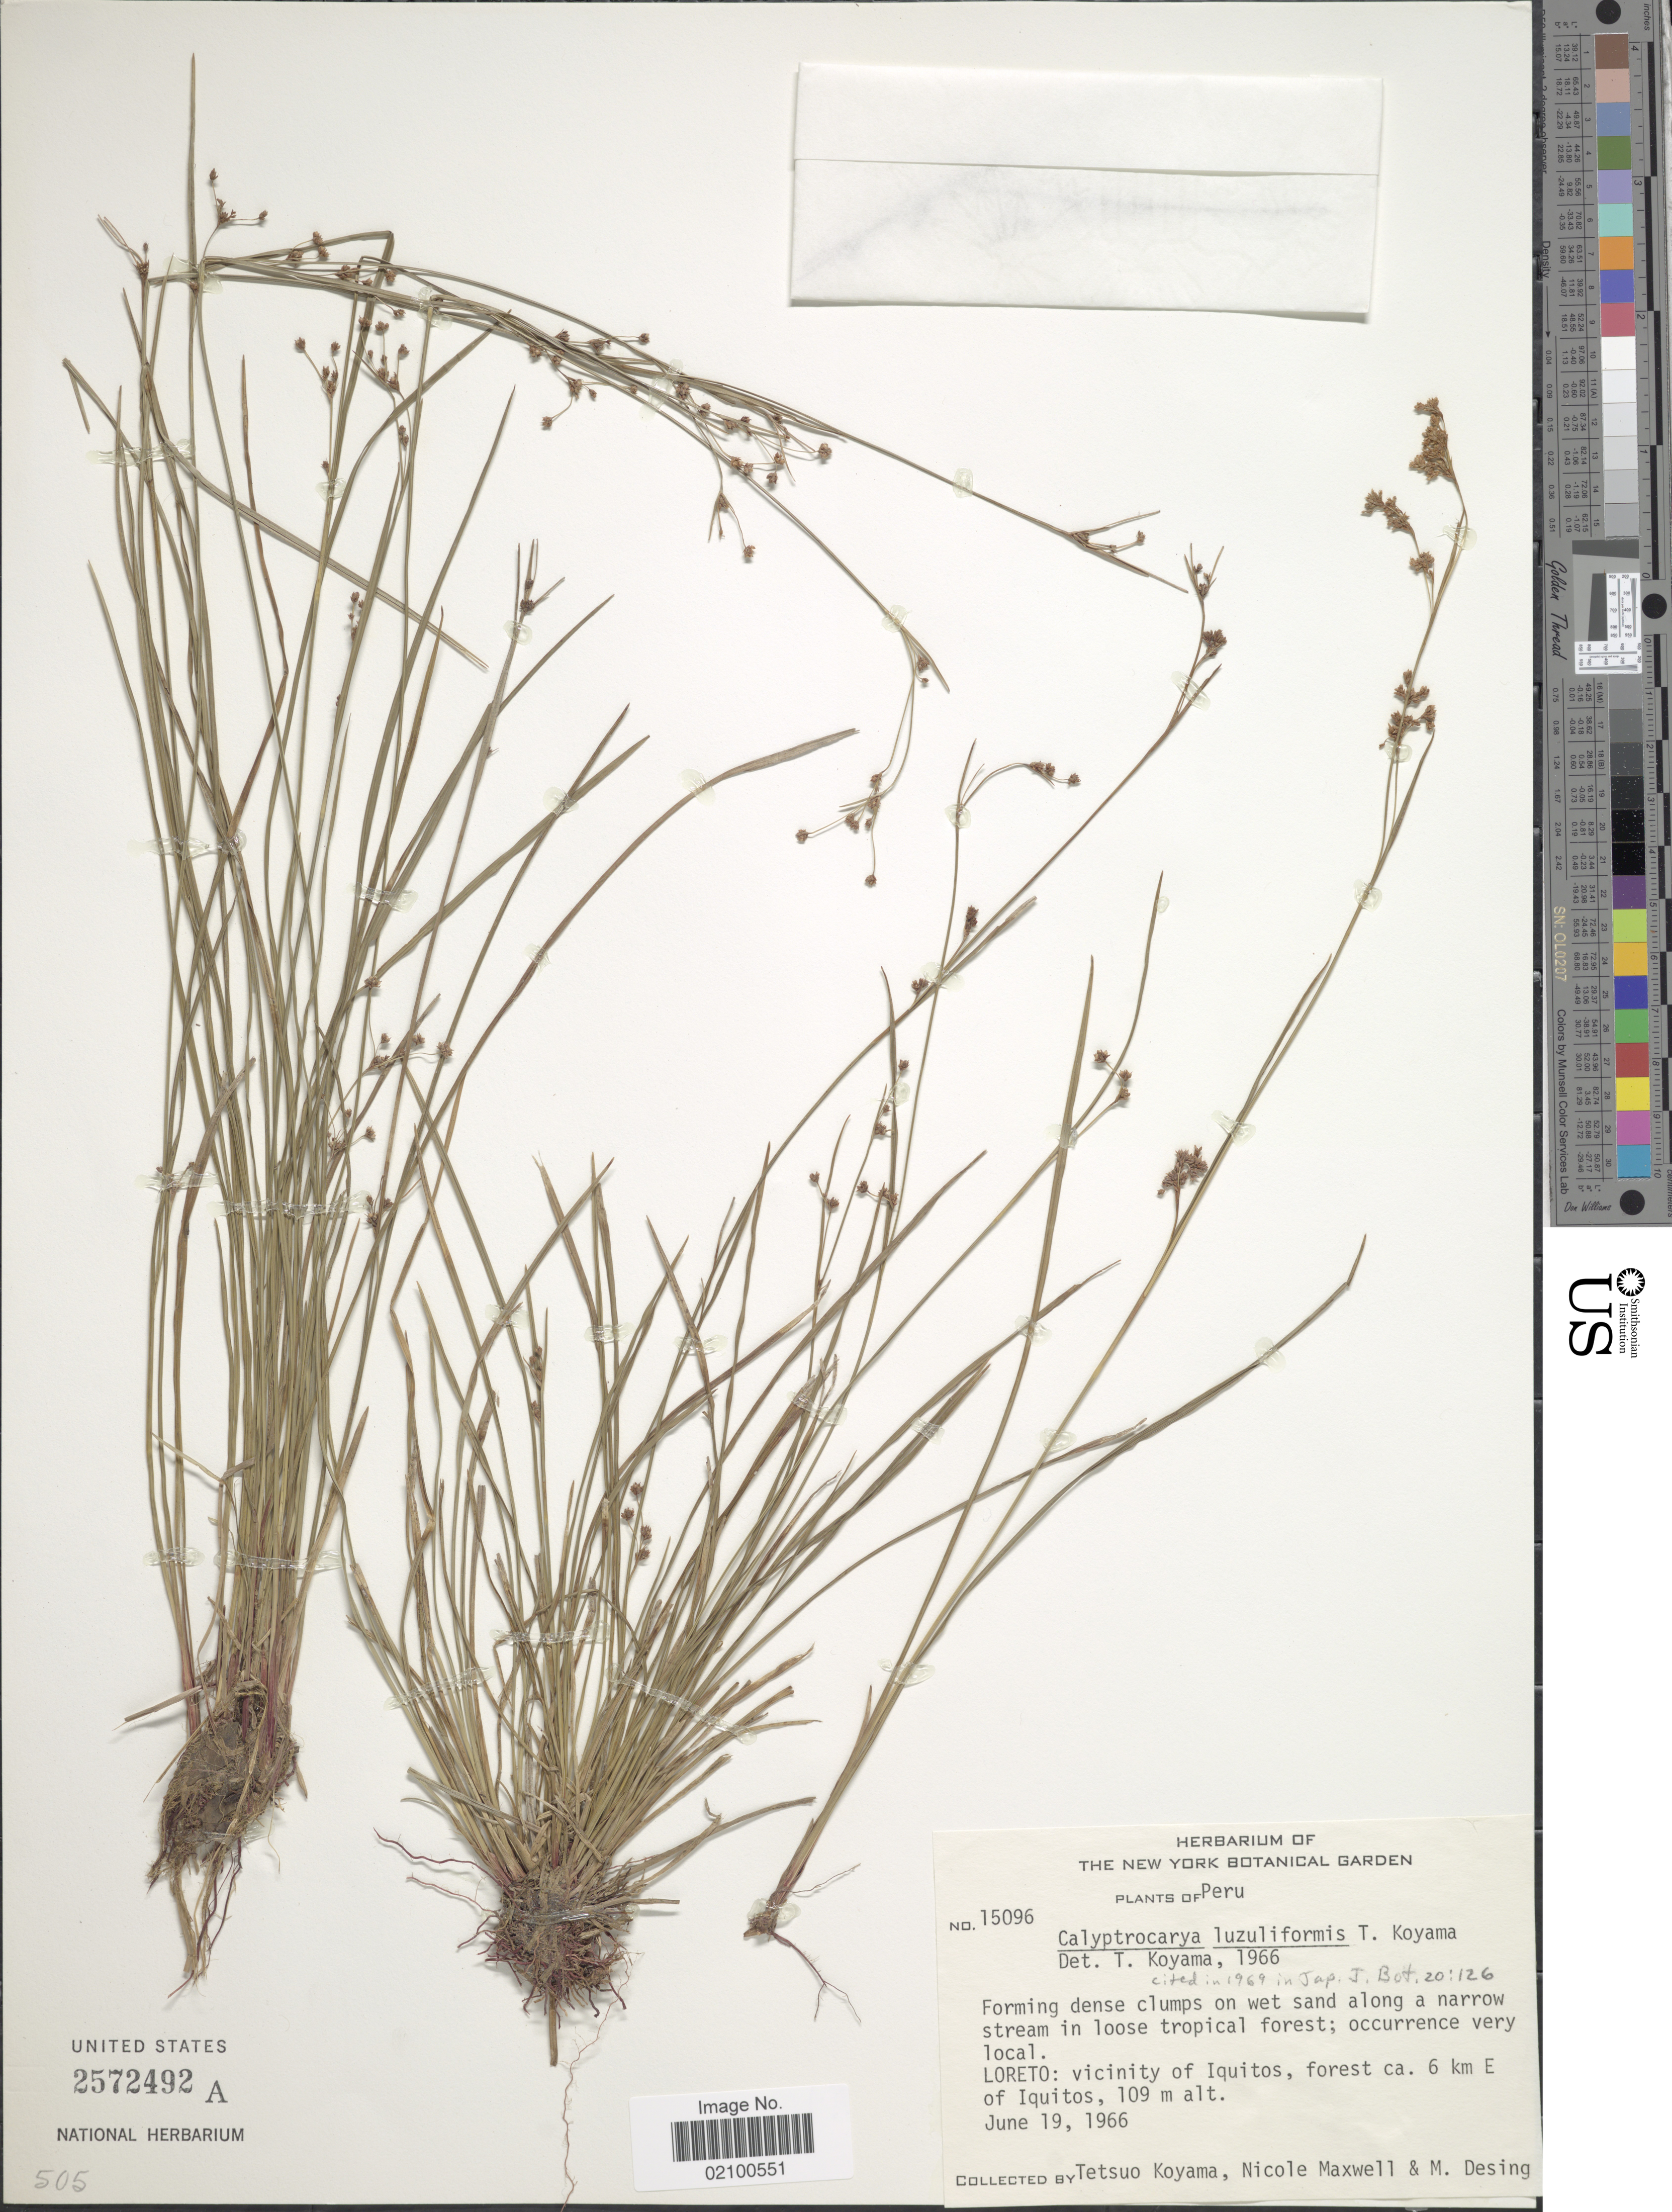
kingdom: Plantae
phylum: Tracheophyta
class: Liliopsida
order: Poales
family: Cyperaceae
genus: Calyptrocarya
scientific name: Calyptrocarya luzuliformis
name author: T. Koyama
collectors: T. Koyama, N. Maxwell & M. Desing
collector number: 15096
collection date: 1966-06-19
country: Peru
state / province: Loreto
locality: Loreto: vicinity of Iquitos, forest ca. 6 km E of Iquitos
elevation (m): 109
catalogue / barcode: US 2572492A